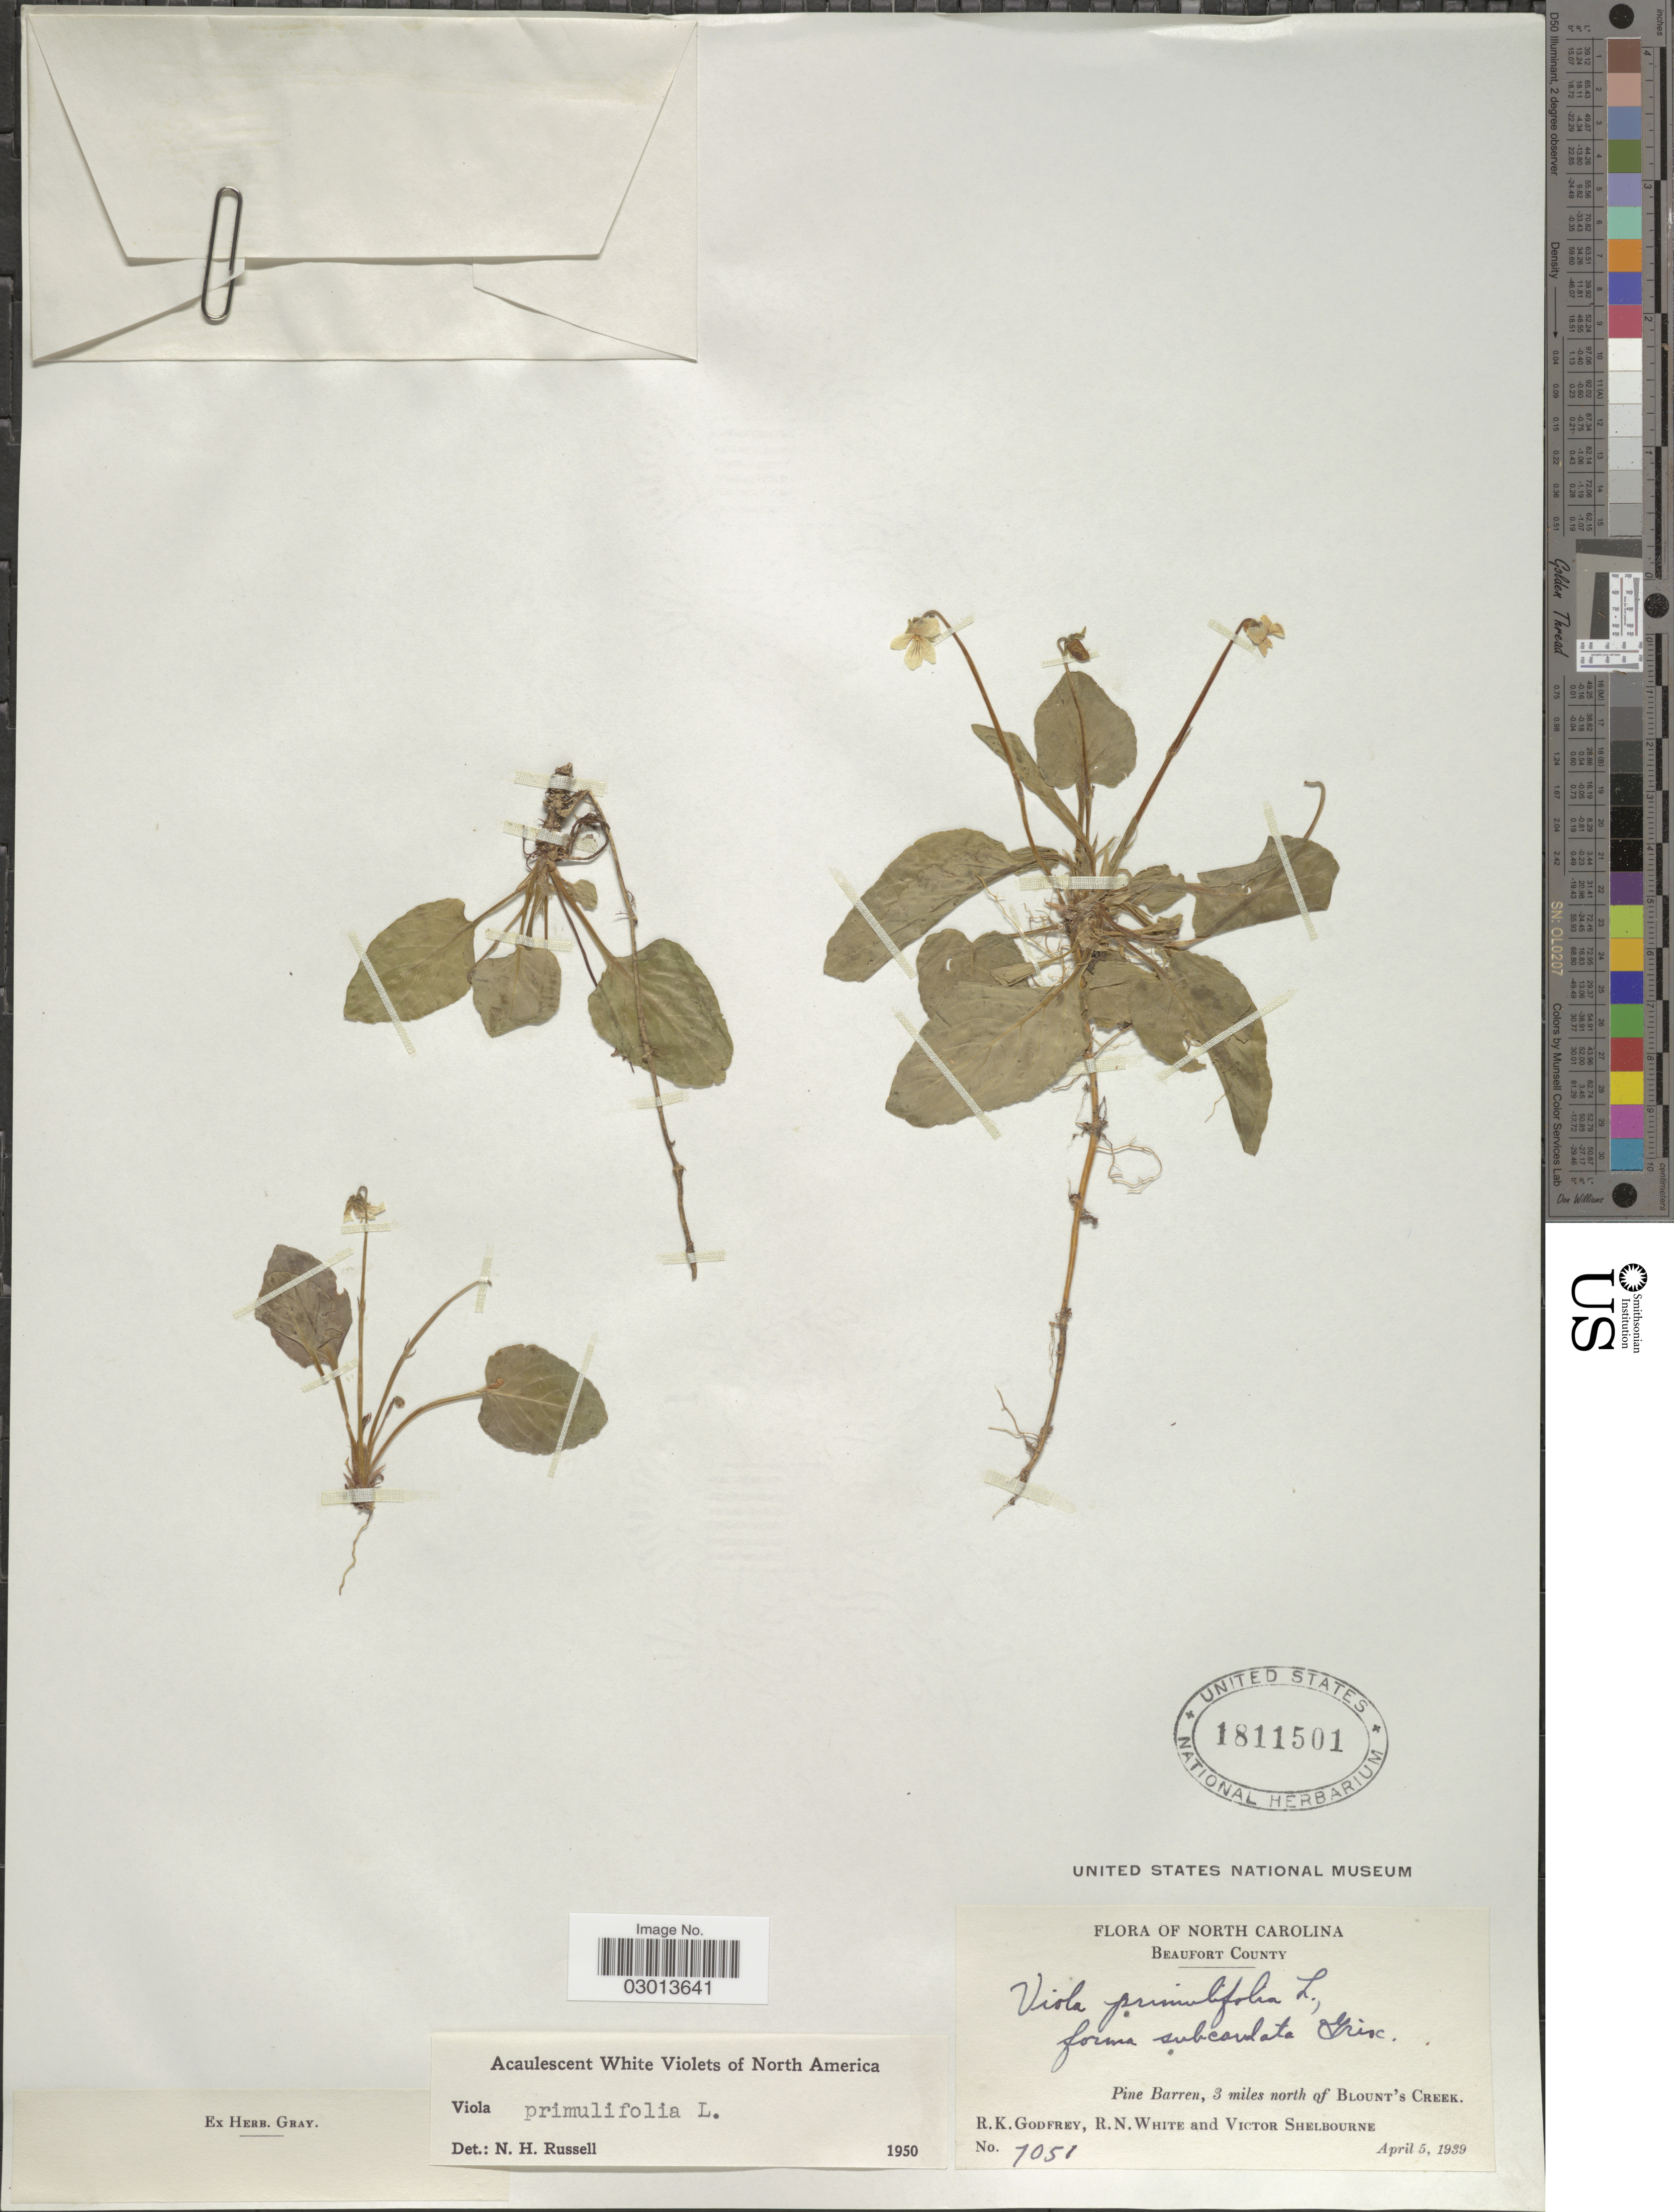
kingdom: Plantae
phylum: Tracheophyta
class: Magnoliopsida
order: Malpighiales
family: Violaceae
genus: Viola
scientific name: Viola primulifolia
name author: L.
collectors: R. K. Godfrey, R. N. White & V. Shelbourne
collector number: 7051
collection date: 1939-04-05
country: United States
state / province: North Carolina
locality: Beaufort County. Pine Barren, 3 miles north of Blount's Creek.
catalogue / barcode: US 1811501